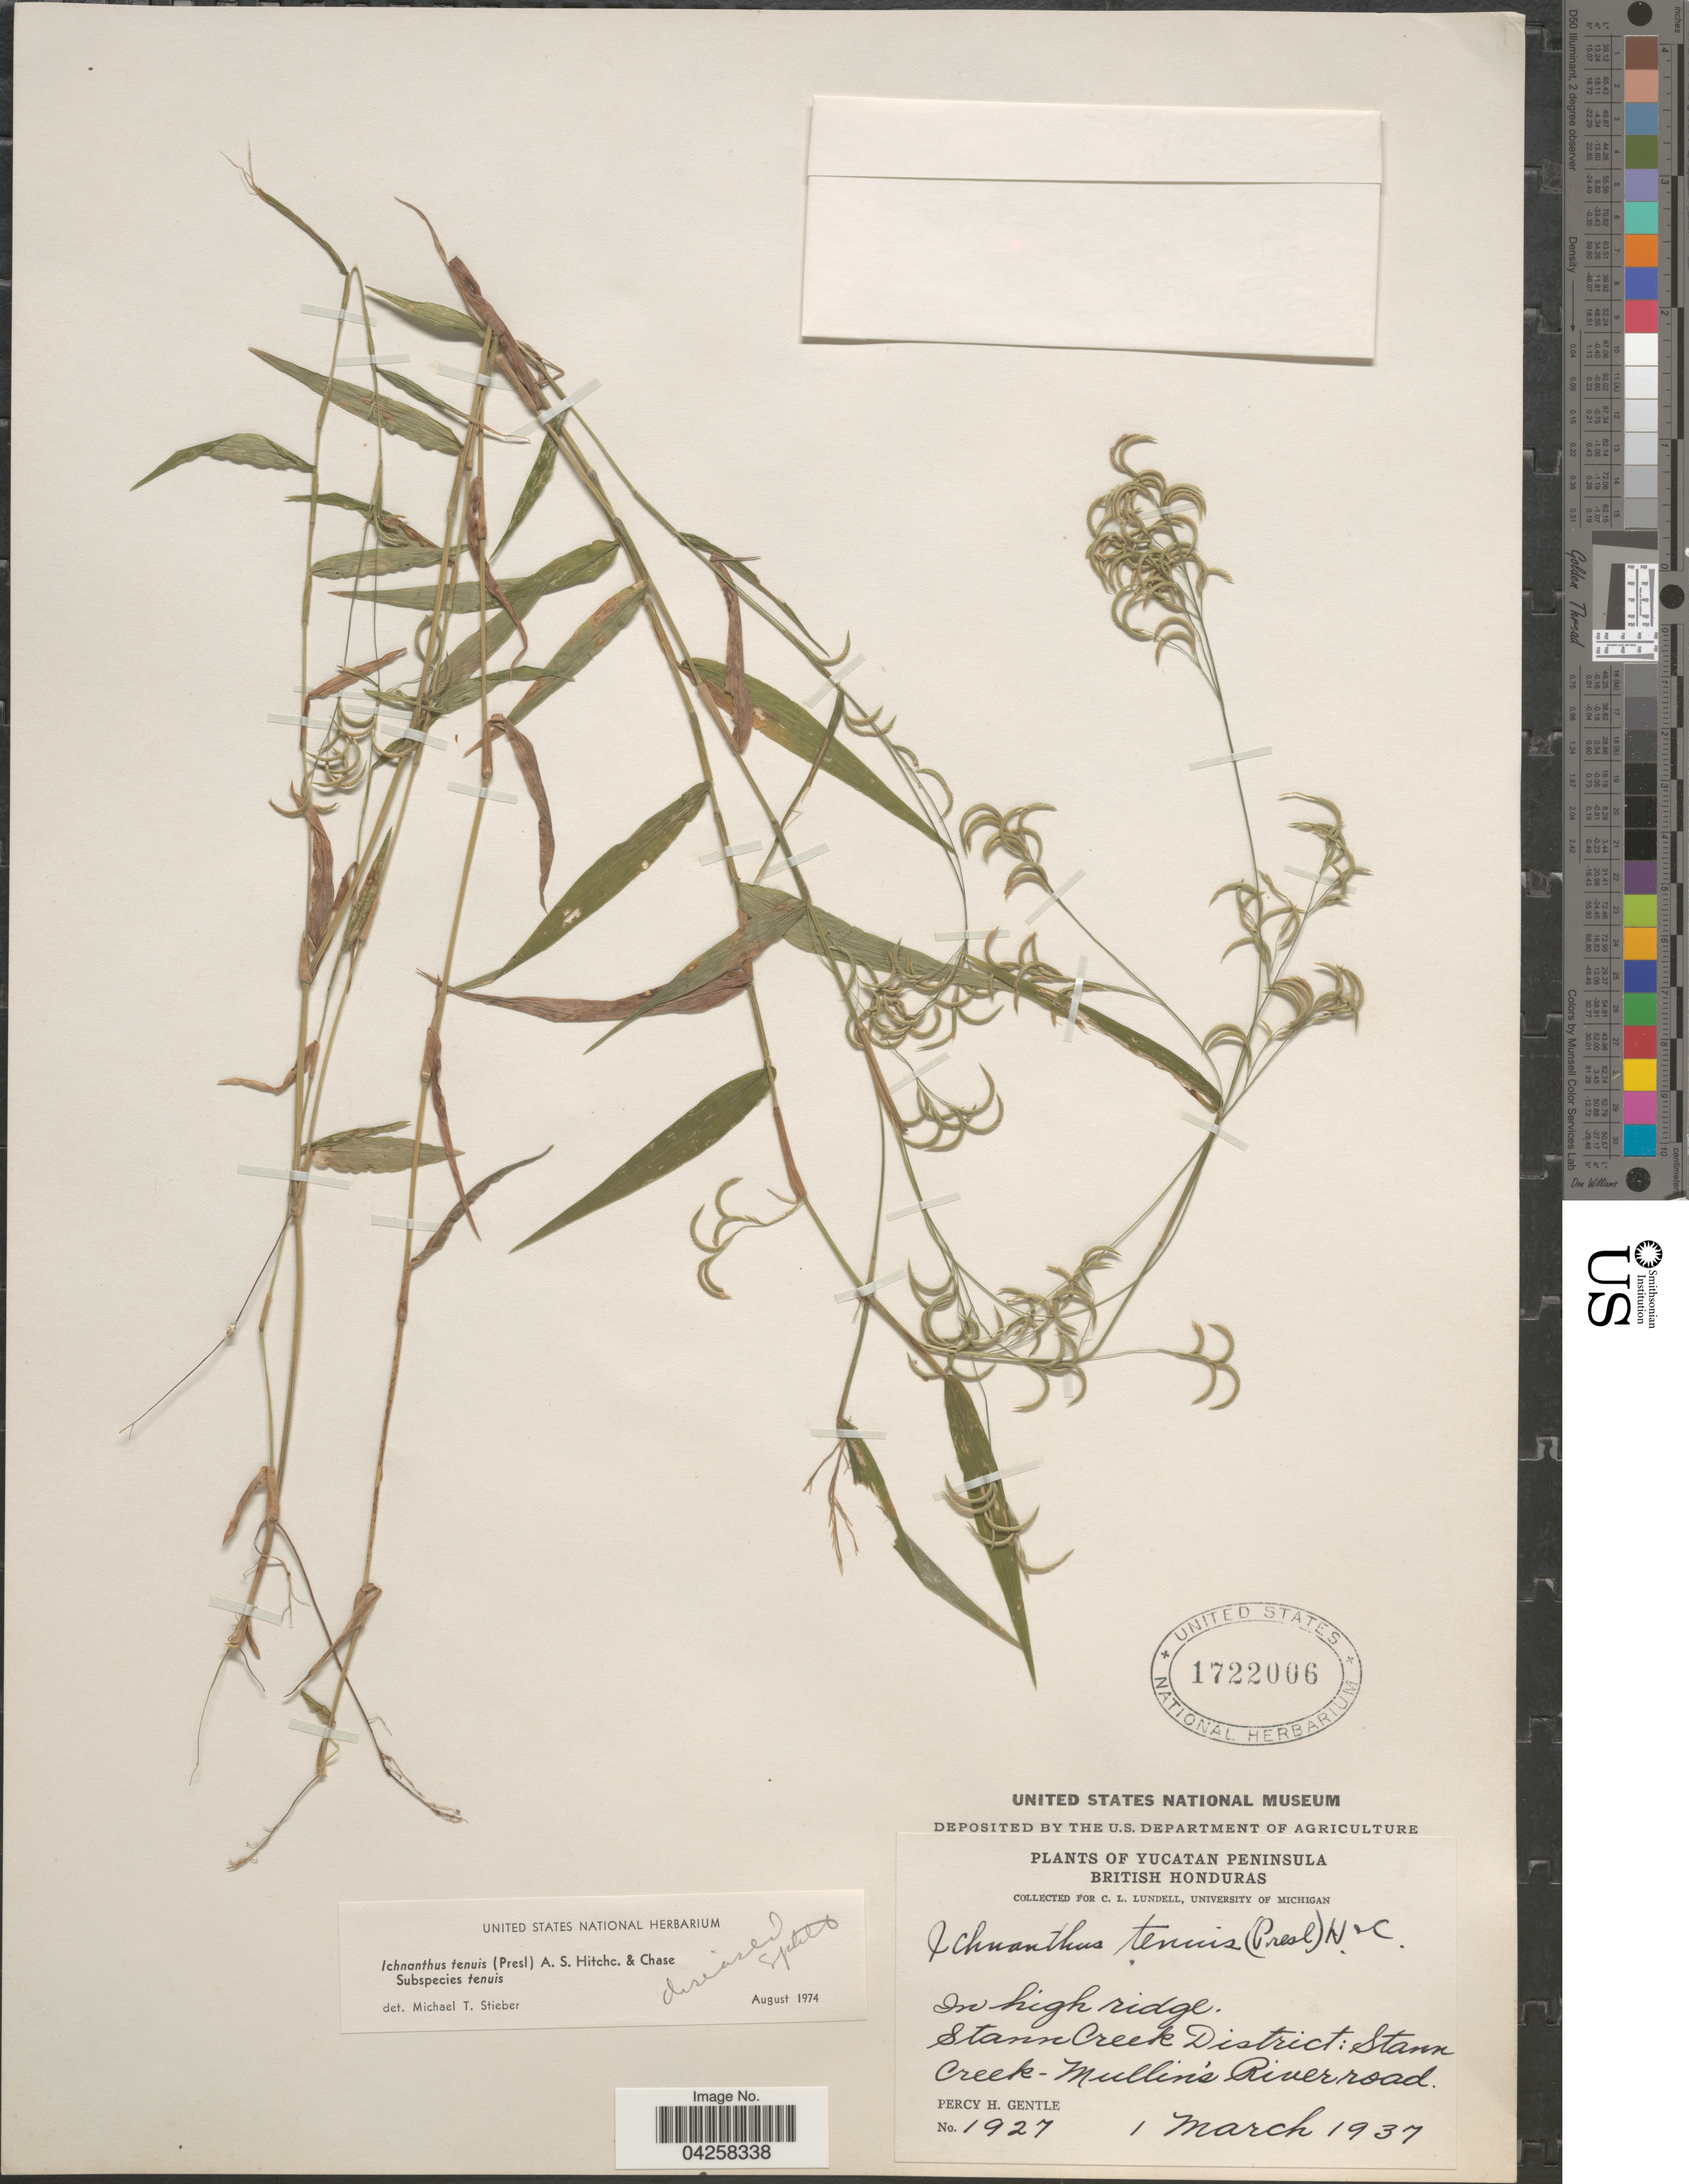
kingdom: Plantae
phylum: Tracheophyta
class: Liliopsida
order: Poales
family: Poaceae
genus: Ichnanthus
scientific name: Ichnanthus tenuis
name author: (J. Presl) Hitchc. & Chase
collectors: P. H. Gentle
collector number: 1927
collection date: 1937-03-01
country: Belize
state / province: Stann Creek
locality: Yucatan Peninsula. British Honduras. In high ridge. Stann Creek District: Stann Creek-Mullin's River road.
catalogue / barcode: US 1722006